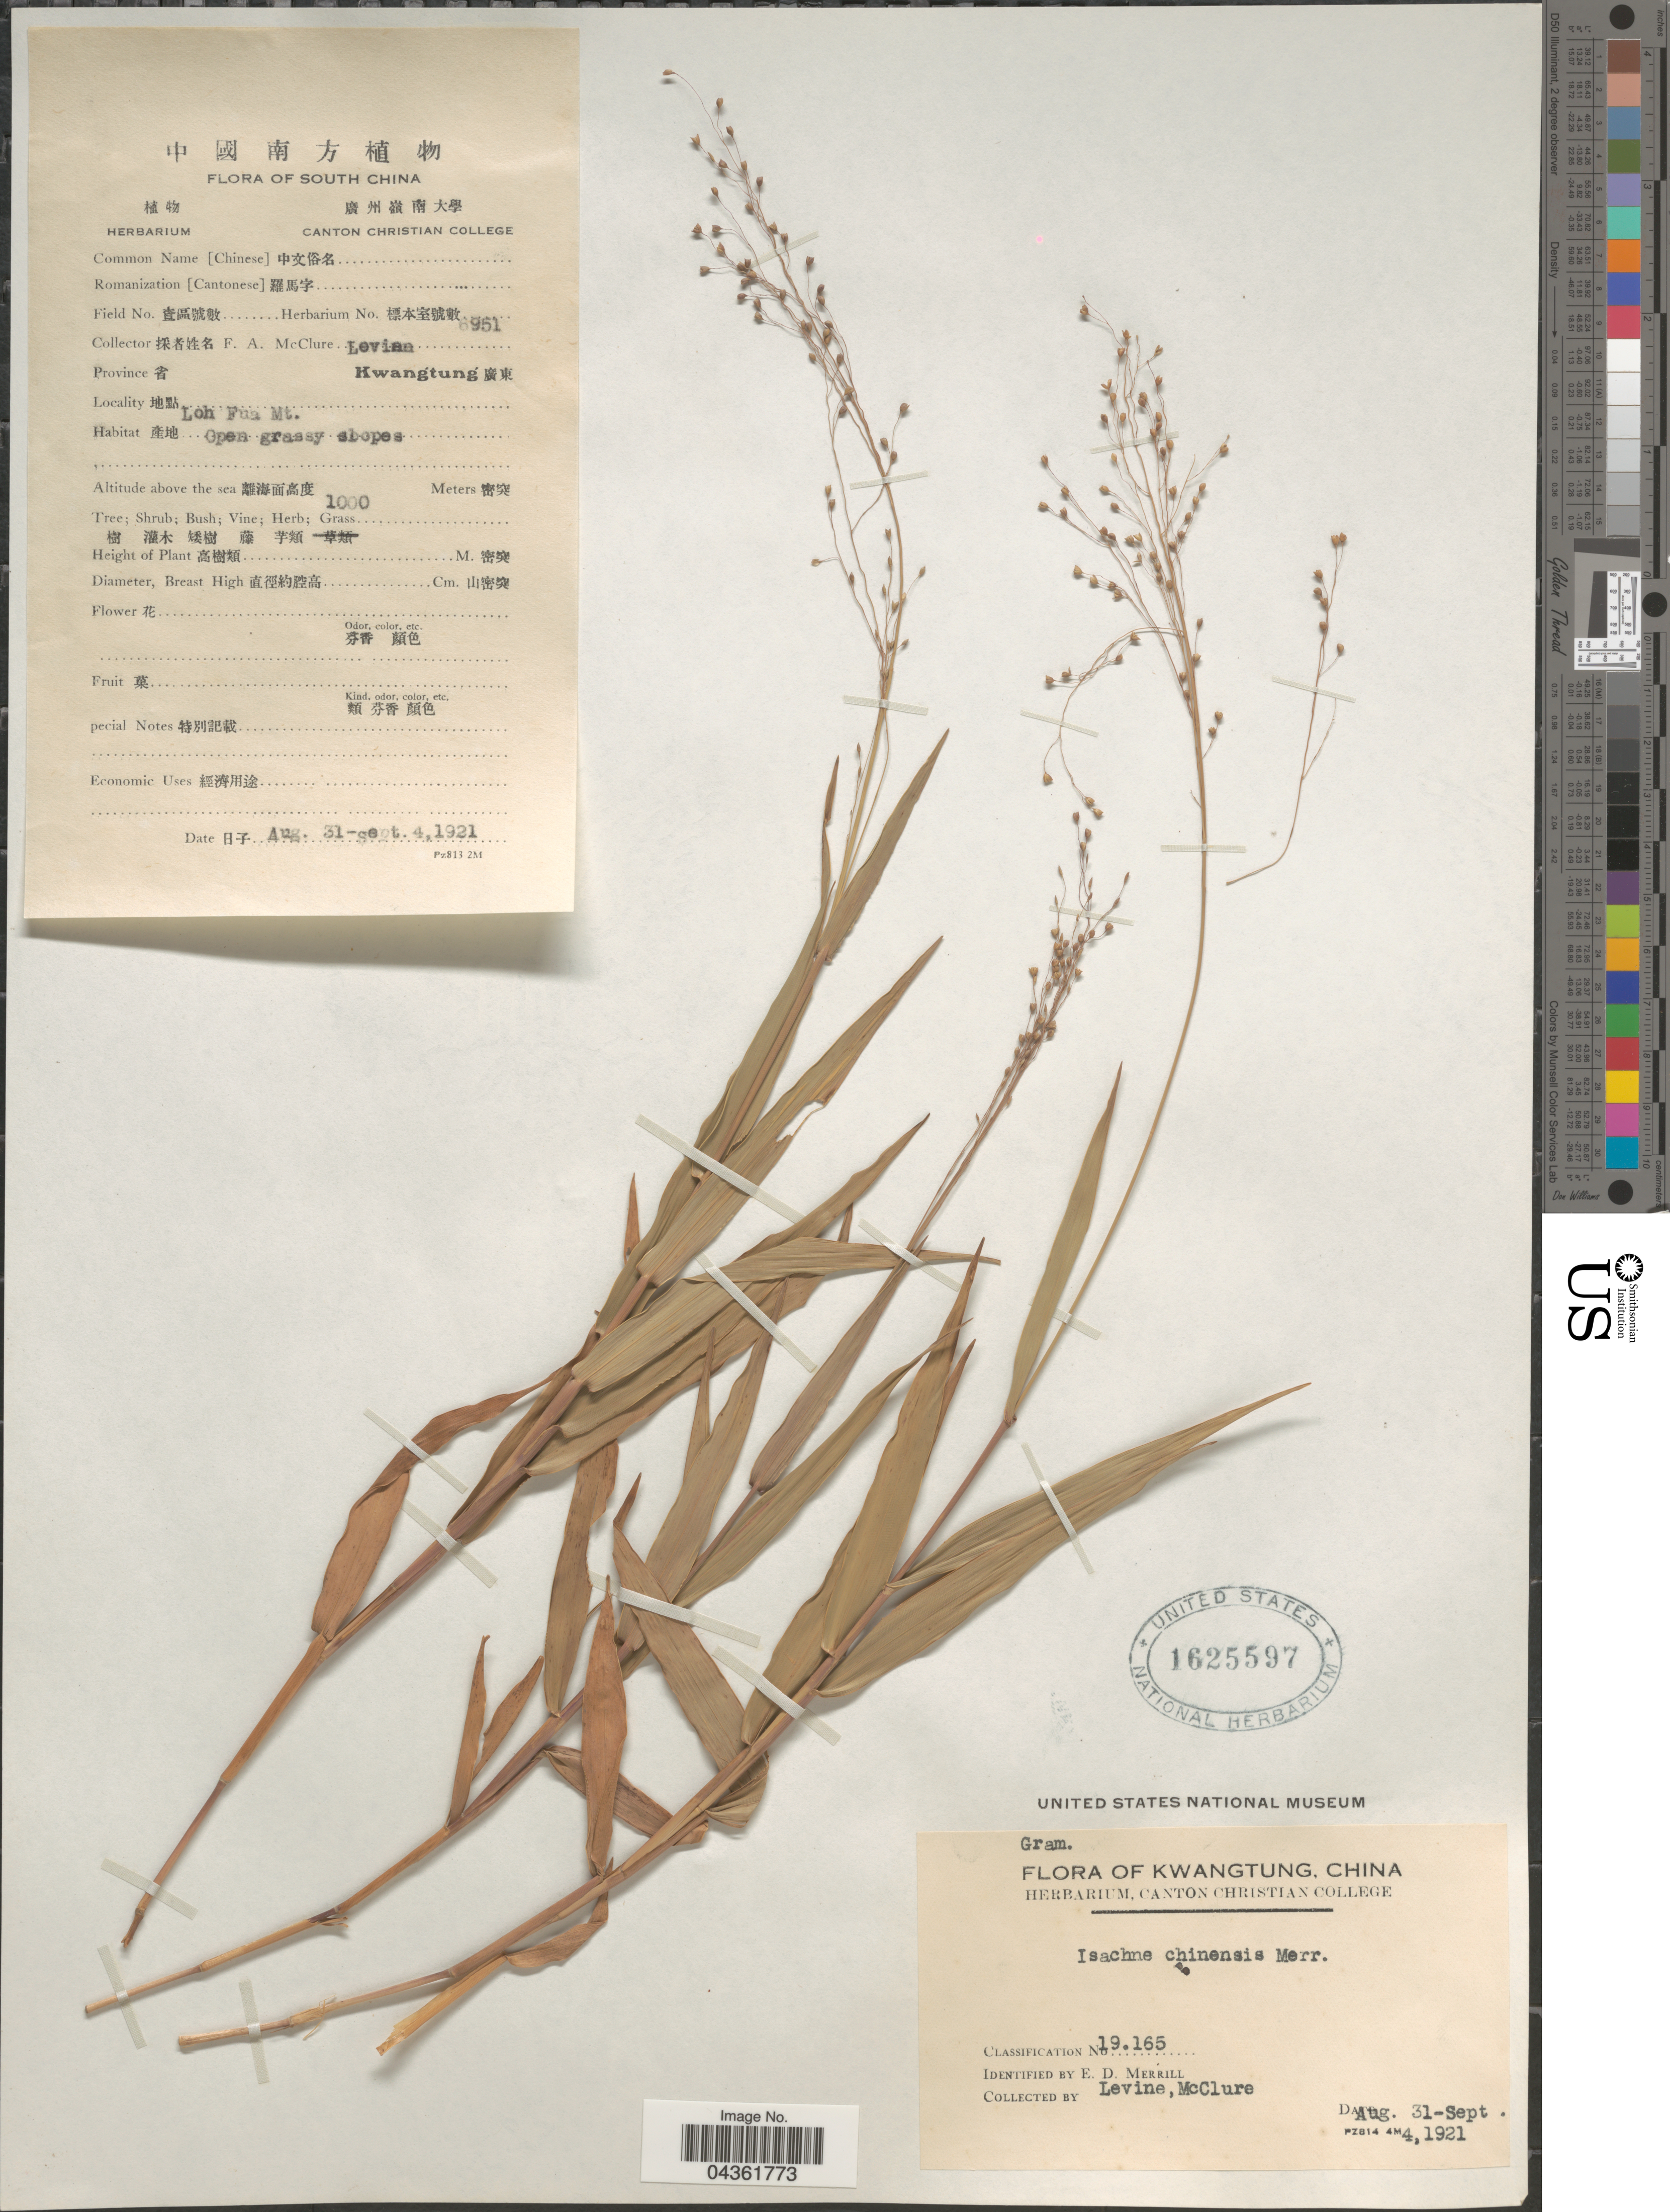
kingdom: Plantae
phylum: Tracheophyta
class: Liliopsida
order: Poales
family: Poaceae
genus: Isachne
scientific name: Isachne truncata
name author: A. Camus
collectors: L. McClure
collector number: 8951*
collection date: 1921-08-31/1921-09-04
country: China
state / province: Guangdong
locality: Kwangtung. South China. Loh Fua Mt. Open grassy slopes.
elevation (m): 1000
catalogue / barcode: US 1625597